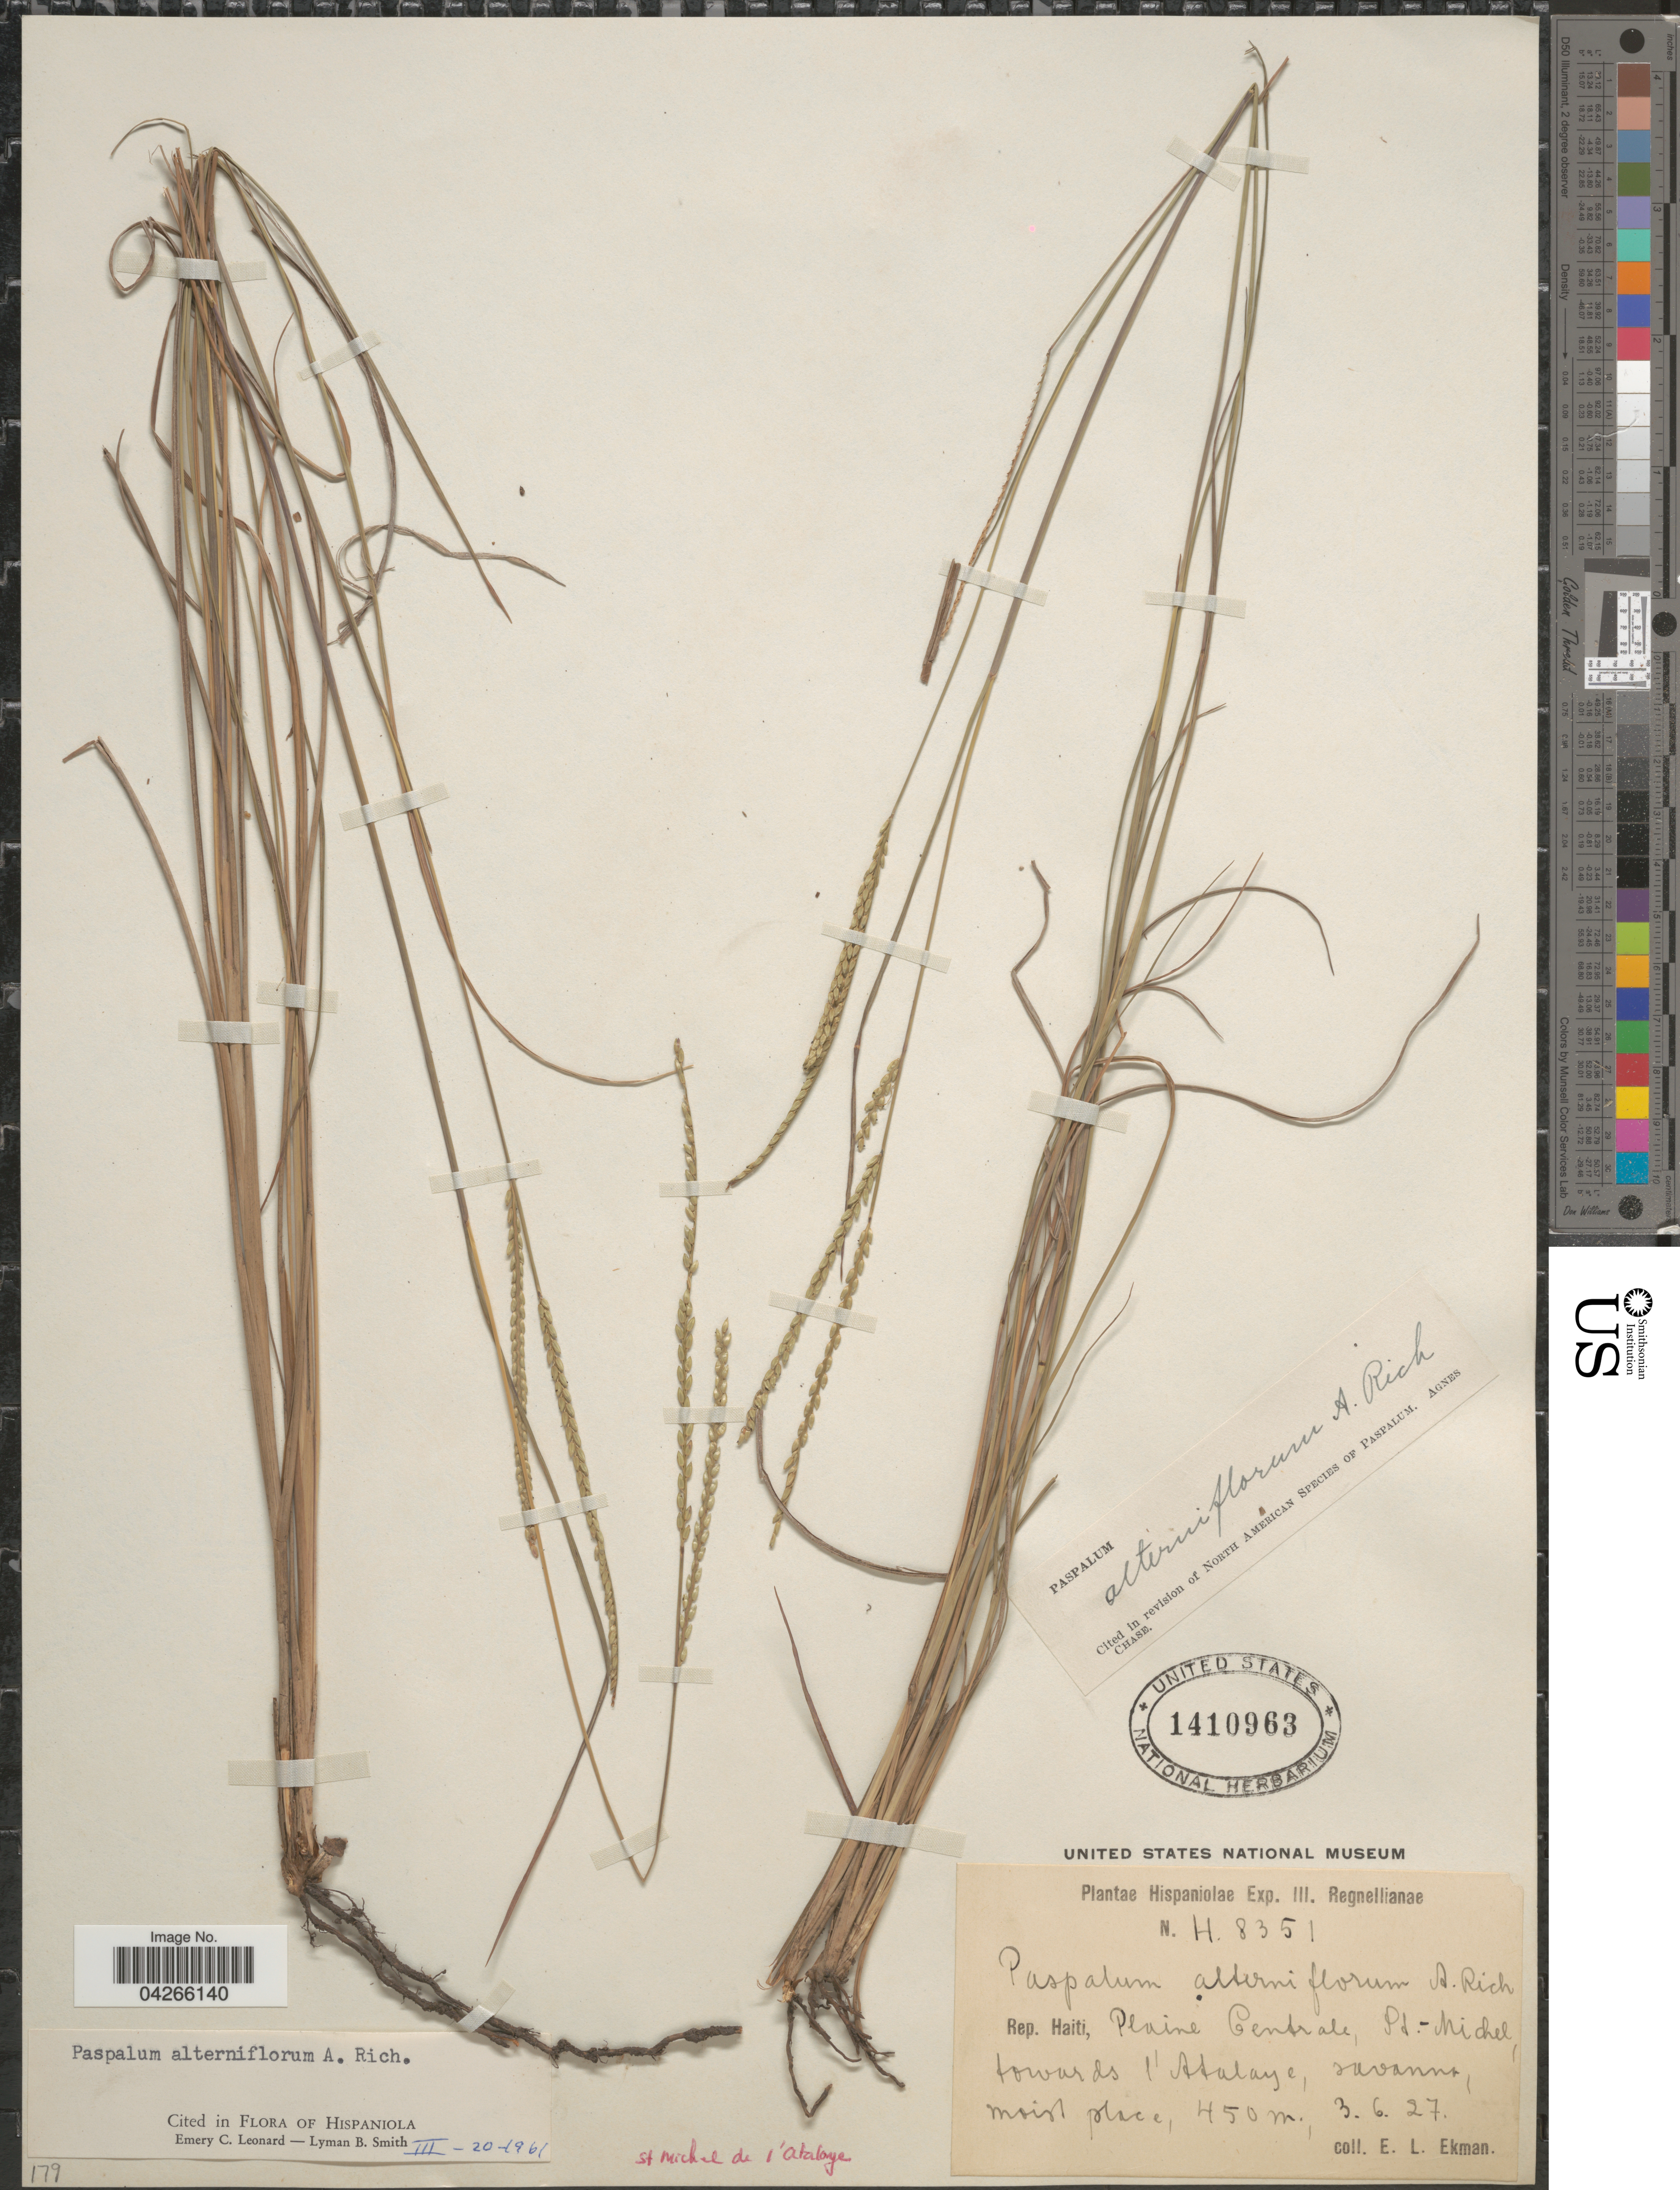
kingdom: Plantae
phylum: Tracheophyta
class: Liliopsida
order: Poales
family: Poaceae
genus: Paspalum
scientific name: Paspalum alterniflorum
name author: A. Rich.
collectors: E. L. Ekman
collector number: H8351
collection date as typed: Transcribed d/m/y: 3/6/27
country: Haiti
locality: Hispaniolae Exp. III. Regnellianae. Plaine Centrale, Pt. Michel, towards l'Atalaye, savanna.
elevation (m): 450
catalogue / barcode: US 1410963